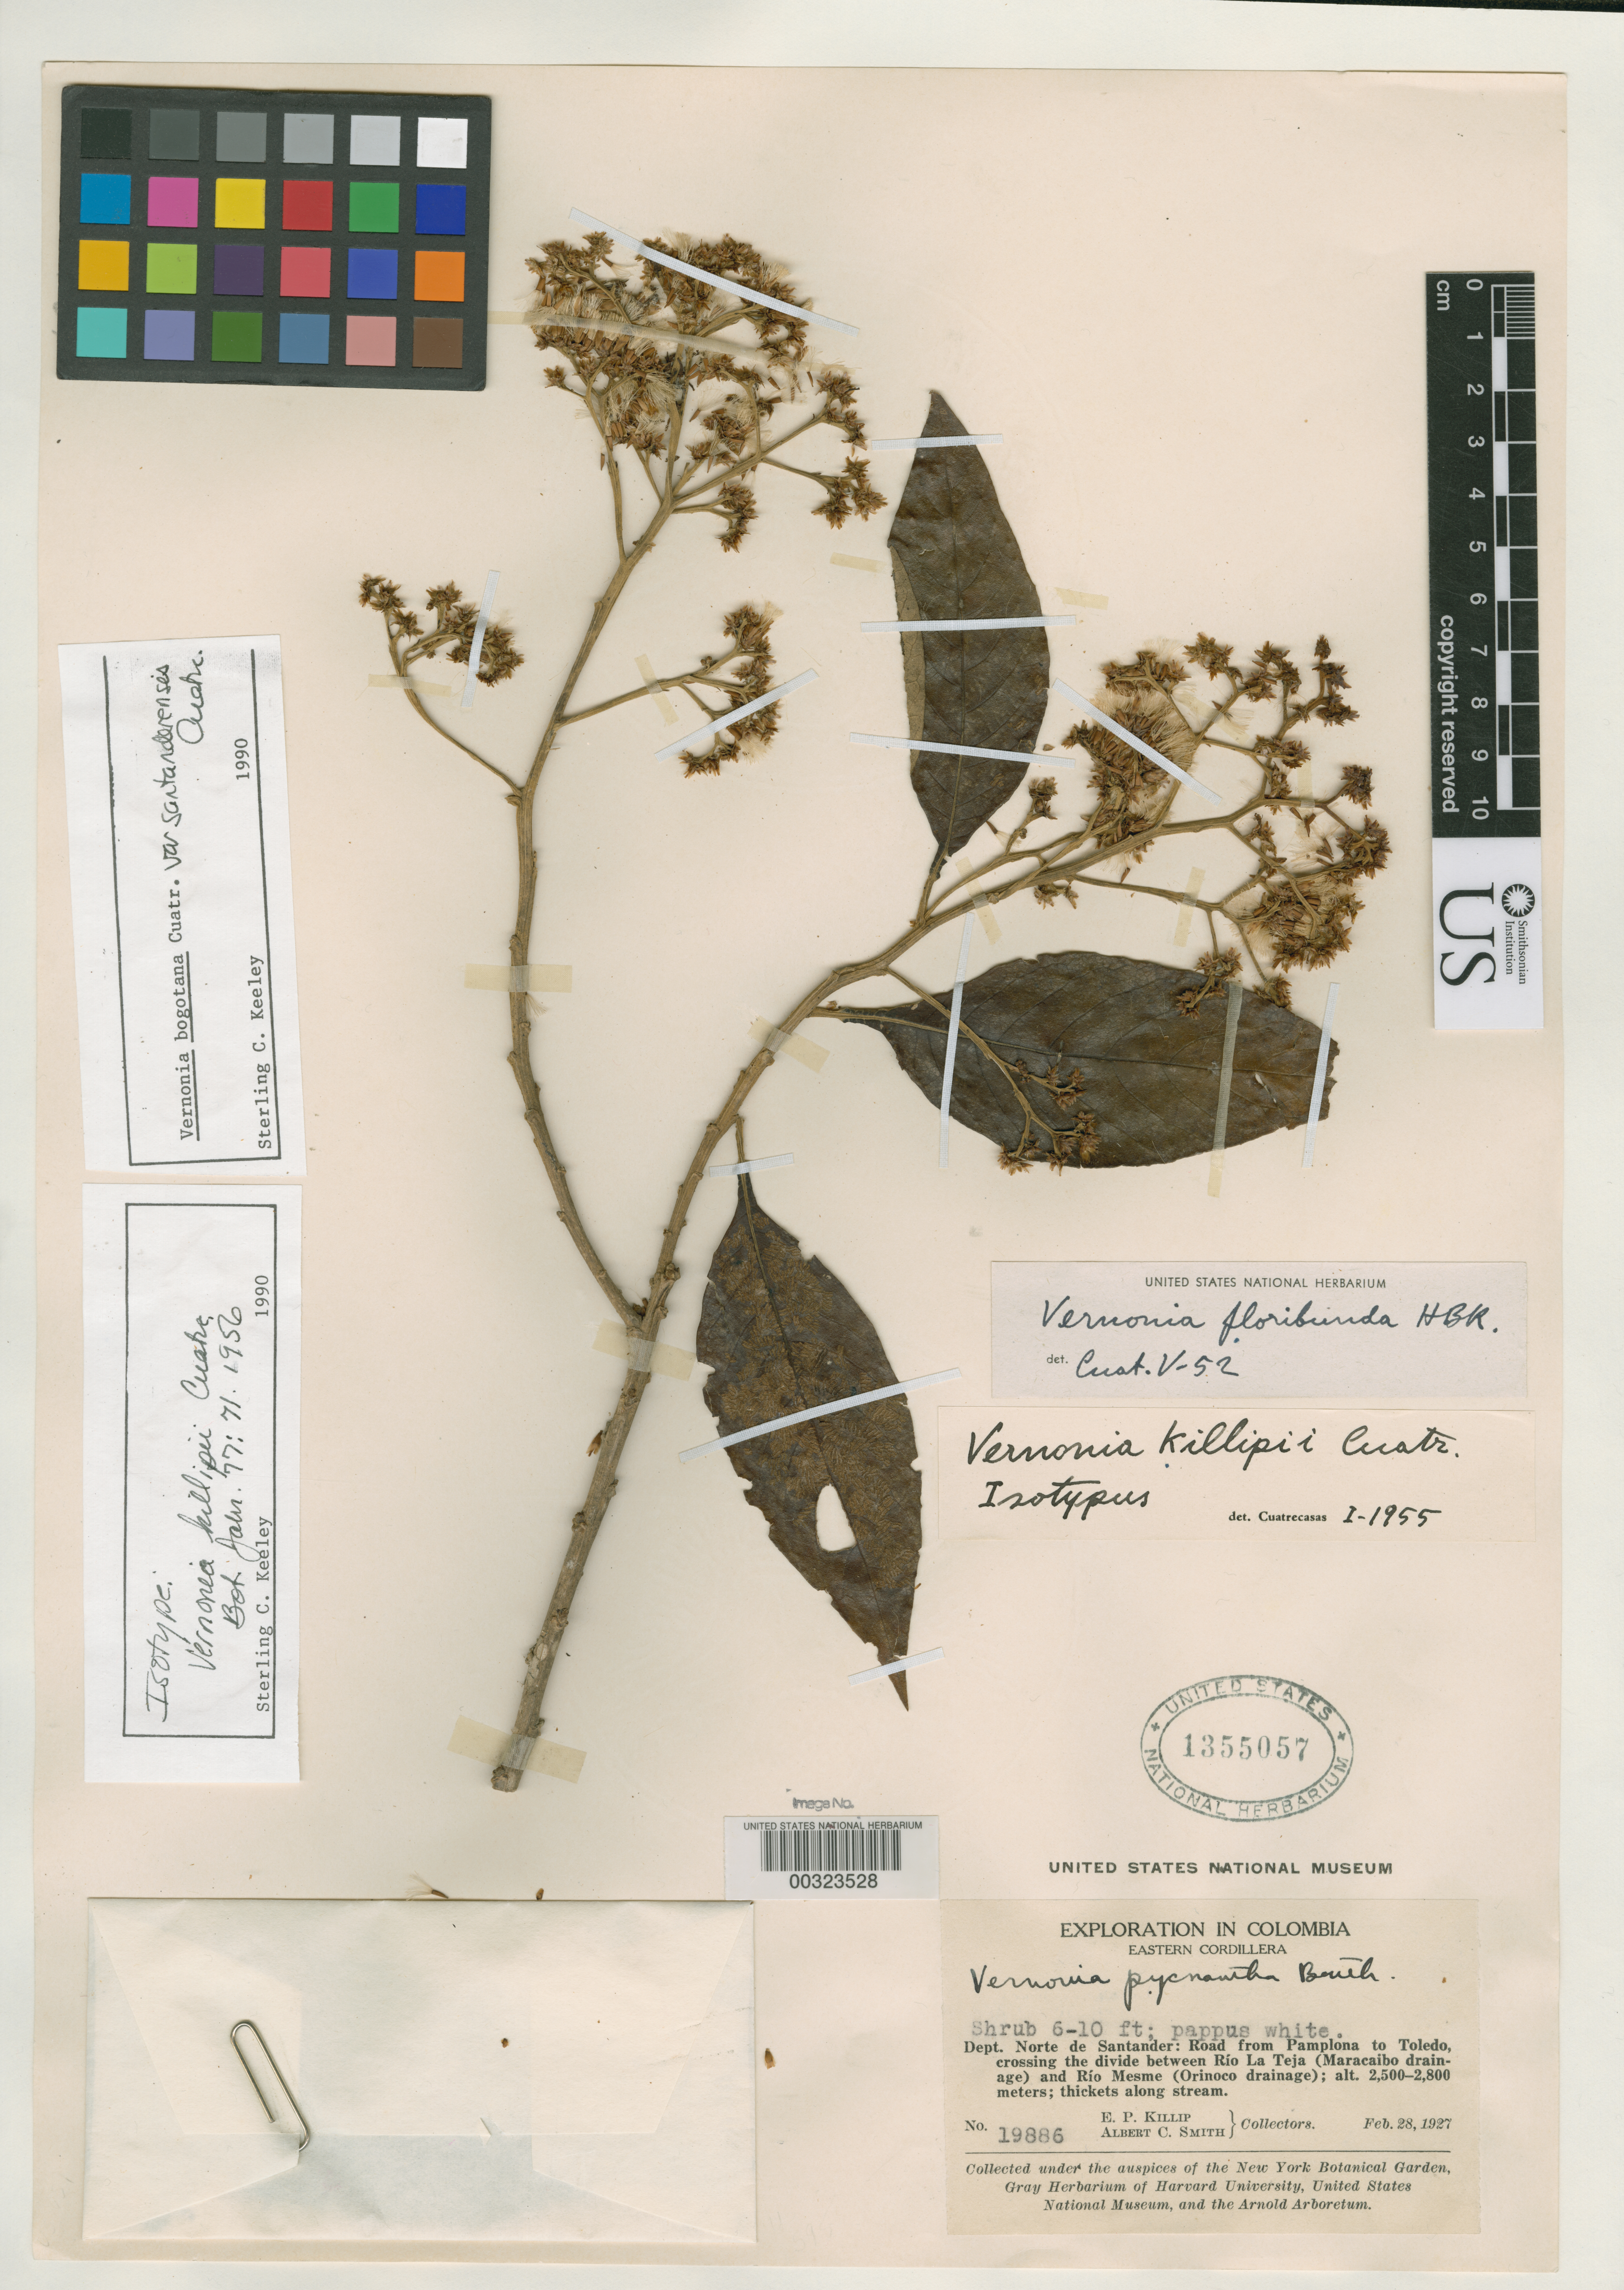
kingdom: Plantae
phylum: Tracheophyta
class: Magnoliopsida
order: Asterales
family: Asteraceae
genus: Vernonia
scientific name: Vernonia killipii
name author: Cuatrec.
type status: Isotype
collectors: E. P. Killip & A. C. Smith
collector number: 19886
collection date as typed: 28 Feb 1927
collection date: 1927-02-28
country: Colombia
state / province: Norte de Santander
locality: Between Pamplona and Toledo.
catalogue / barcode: US 1355057